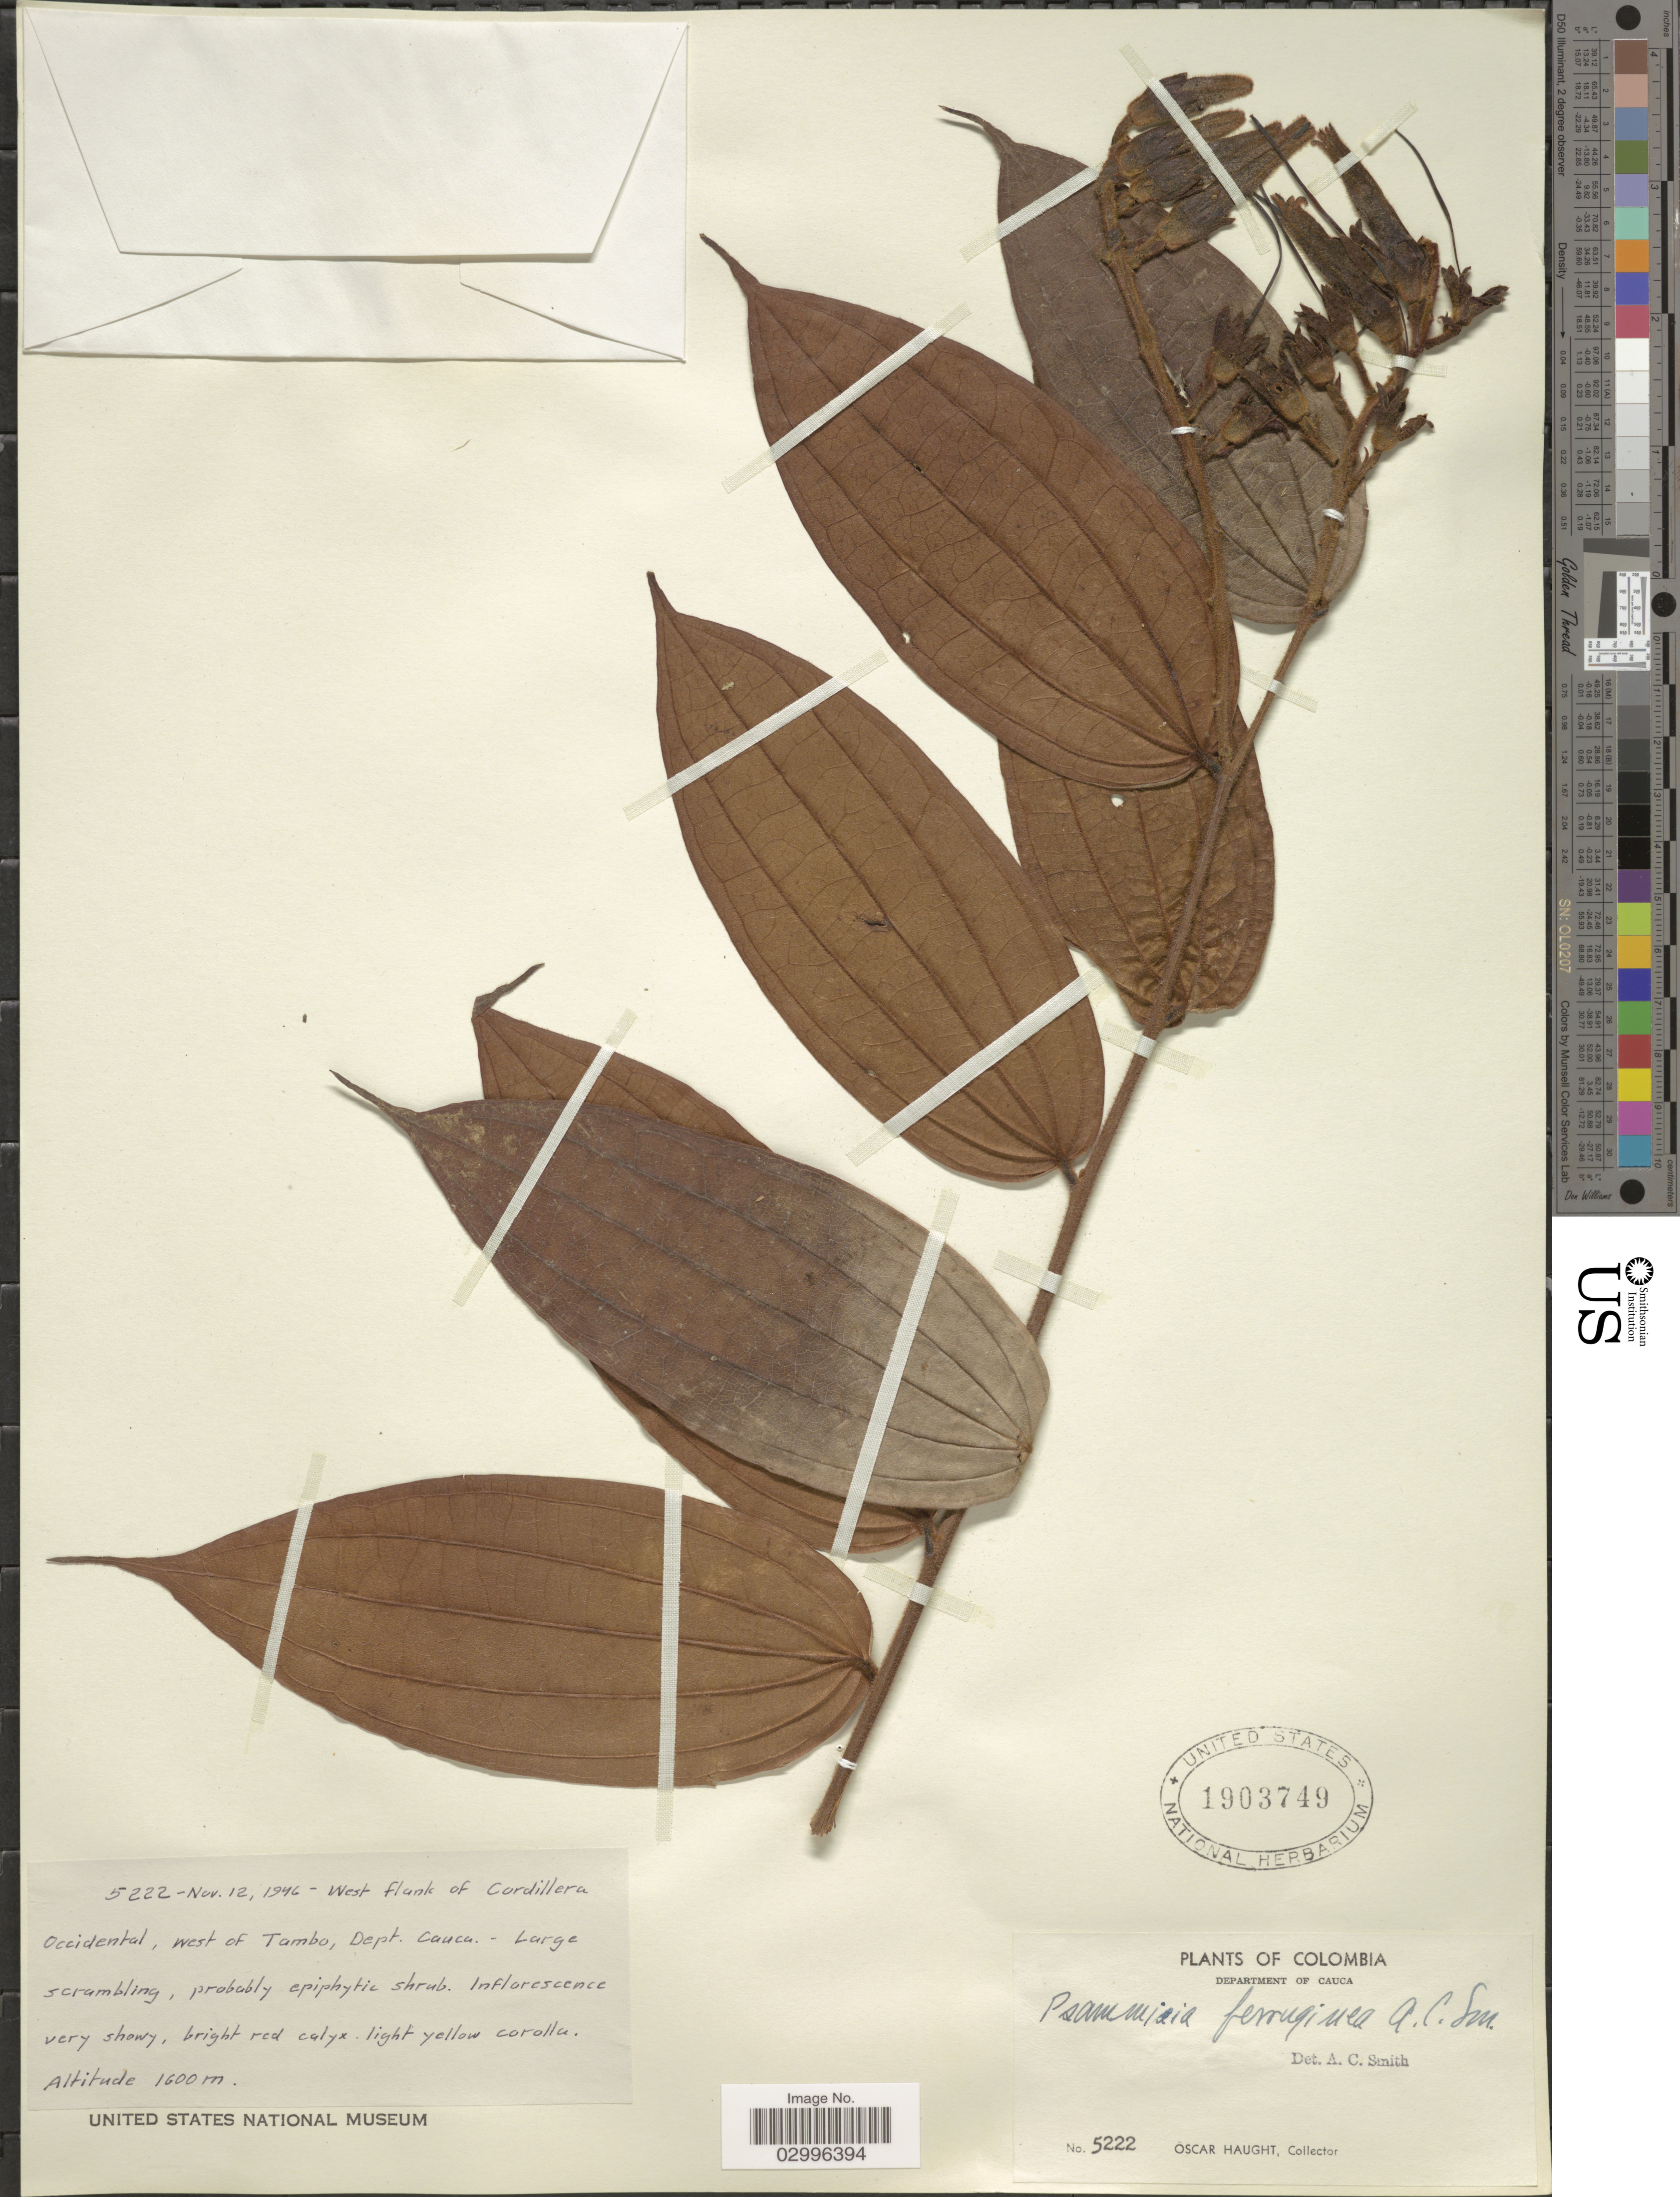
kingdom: Plantae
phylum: Tracheophyta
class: Magnoliopsida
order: Ericales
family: Ericaceae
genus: Psammisia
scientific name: Psammisia ferruginea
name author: A.C. Sm.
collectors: O. L. Haught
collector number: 5222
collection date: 1946-11-12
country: Colombia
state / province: Cauca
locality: Department of Cauca. West flank of Cordillera Occidental, west of Tambo.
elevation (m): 1600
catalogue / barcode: US 1903749